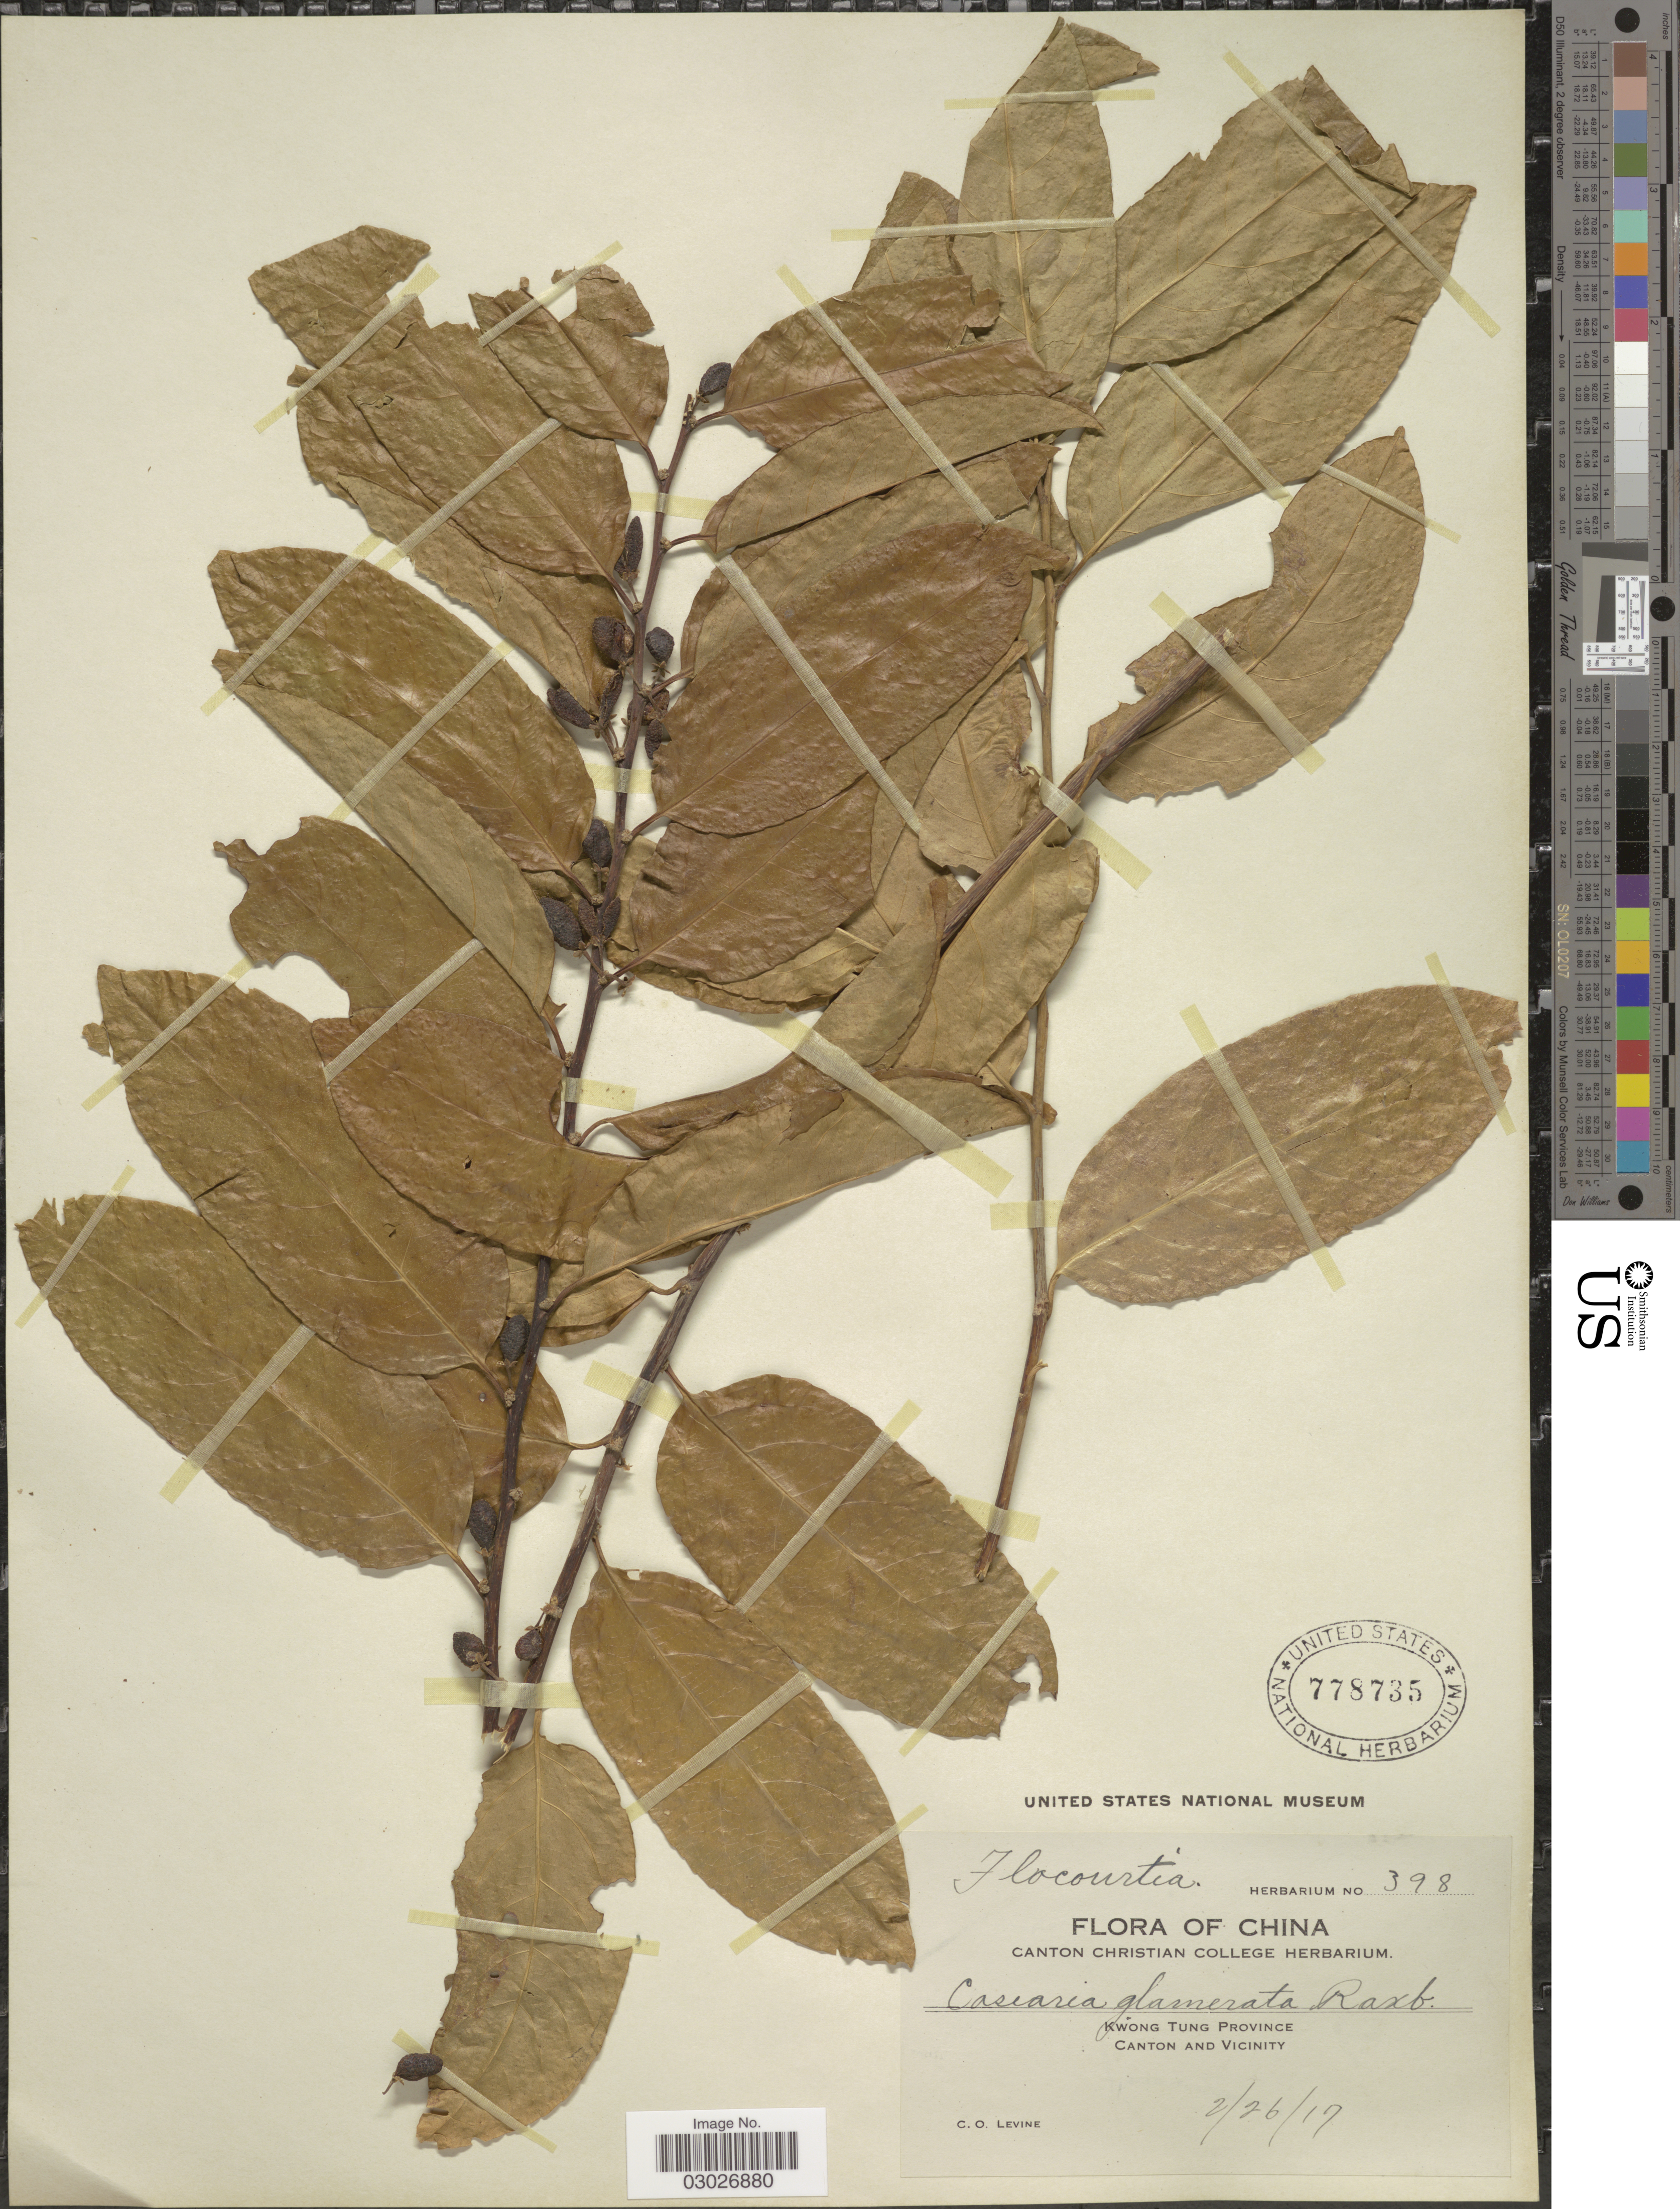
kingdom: Plantae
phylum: Tracheophyta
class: Magnoliopsida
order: Malpighiales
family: Salicaceae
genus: Casearia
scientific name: Casearia glomerata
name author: Roxb.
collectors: C. O. Levine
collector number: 398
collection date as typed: Transcribed d/m/y: 26/2/17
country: China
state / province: Guangdong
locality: Kwong Tung Province. Canton and Vicinity.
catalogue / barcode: US 778735